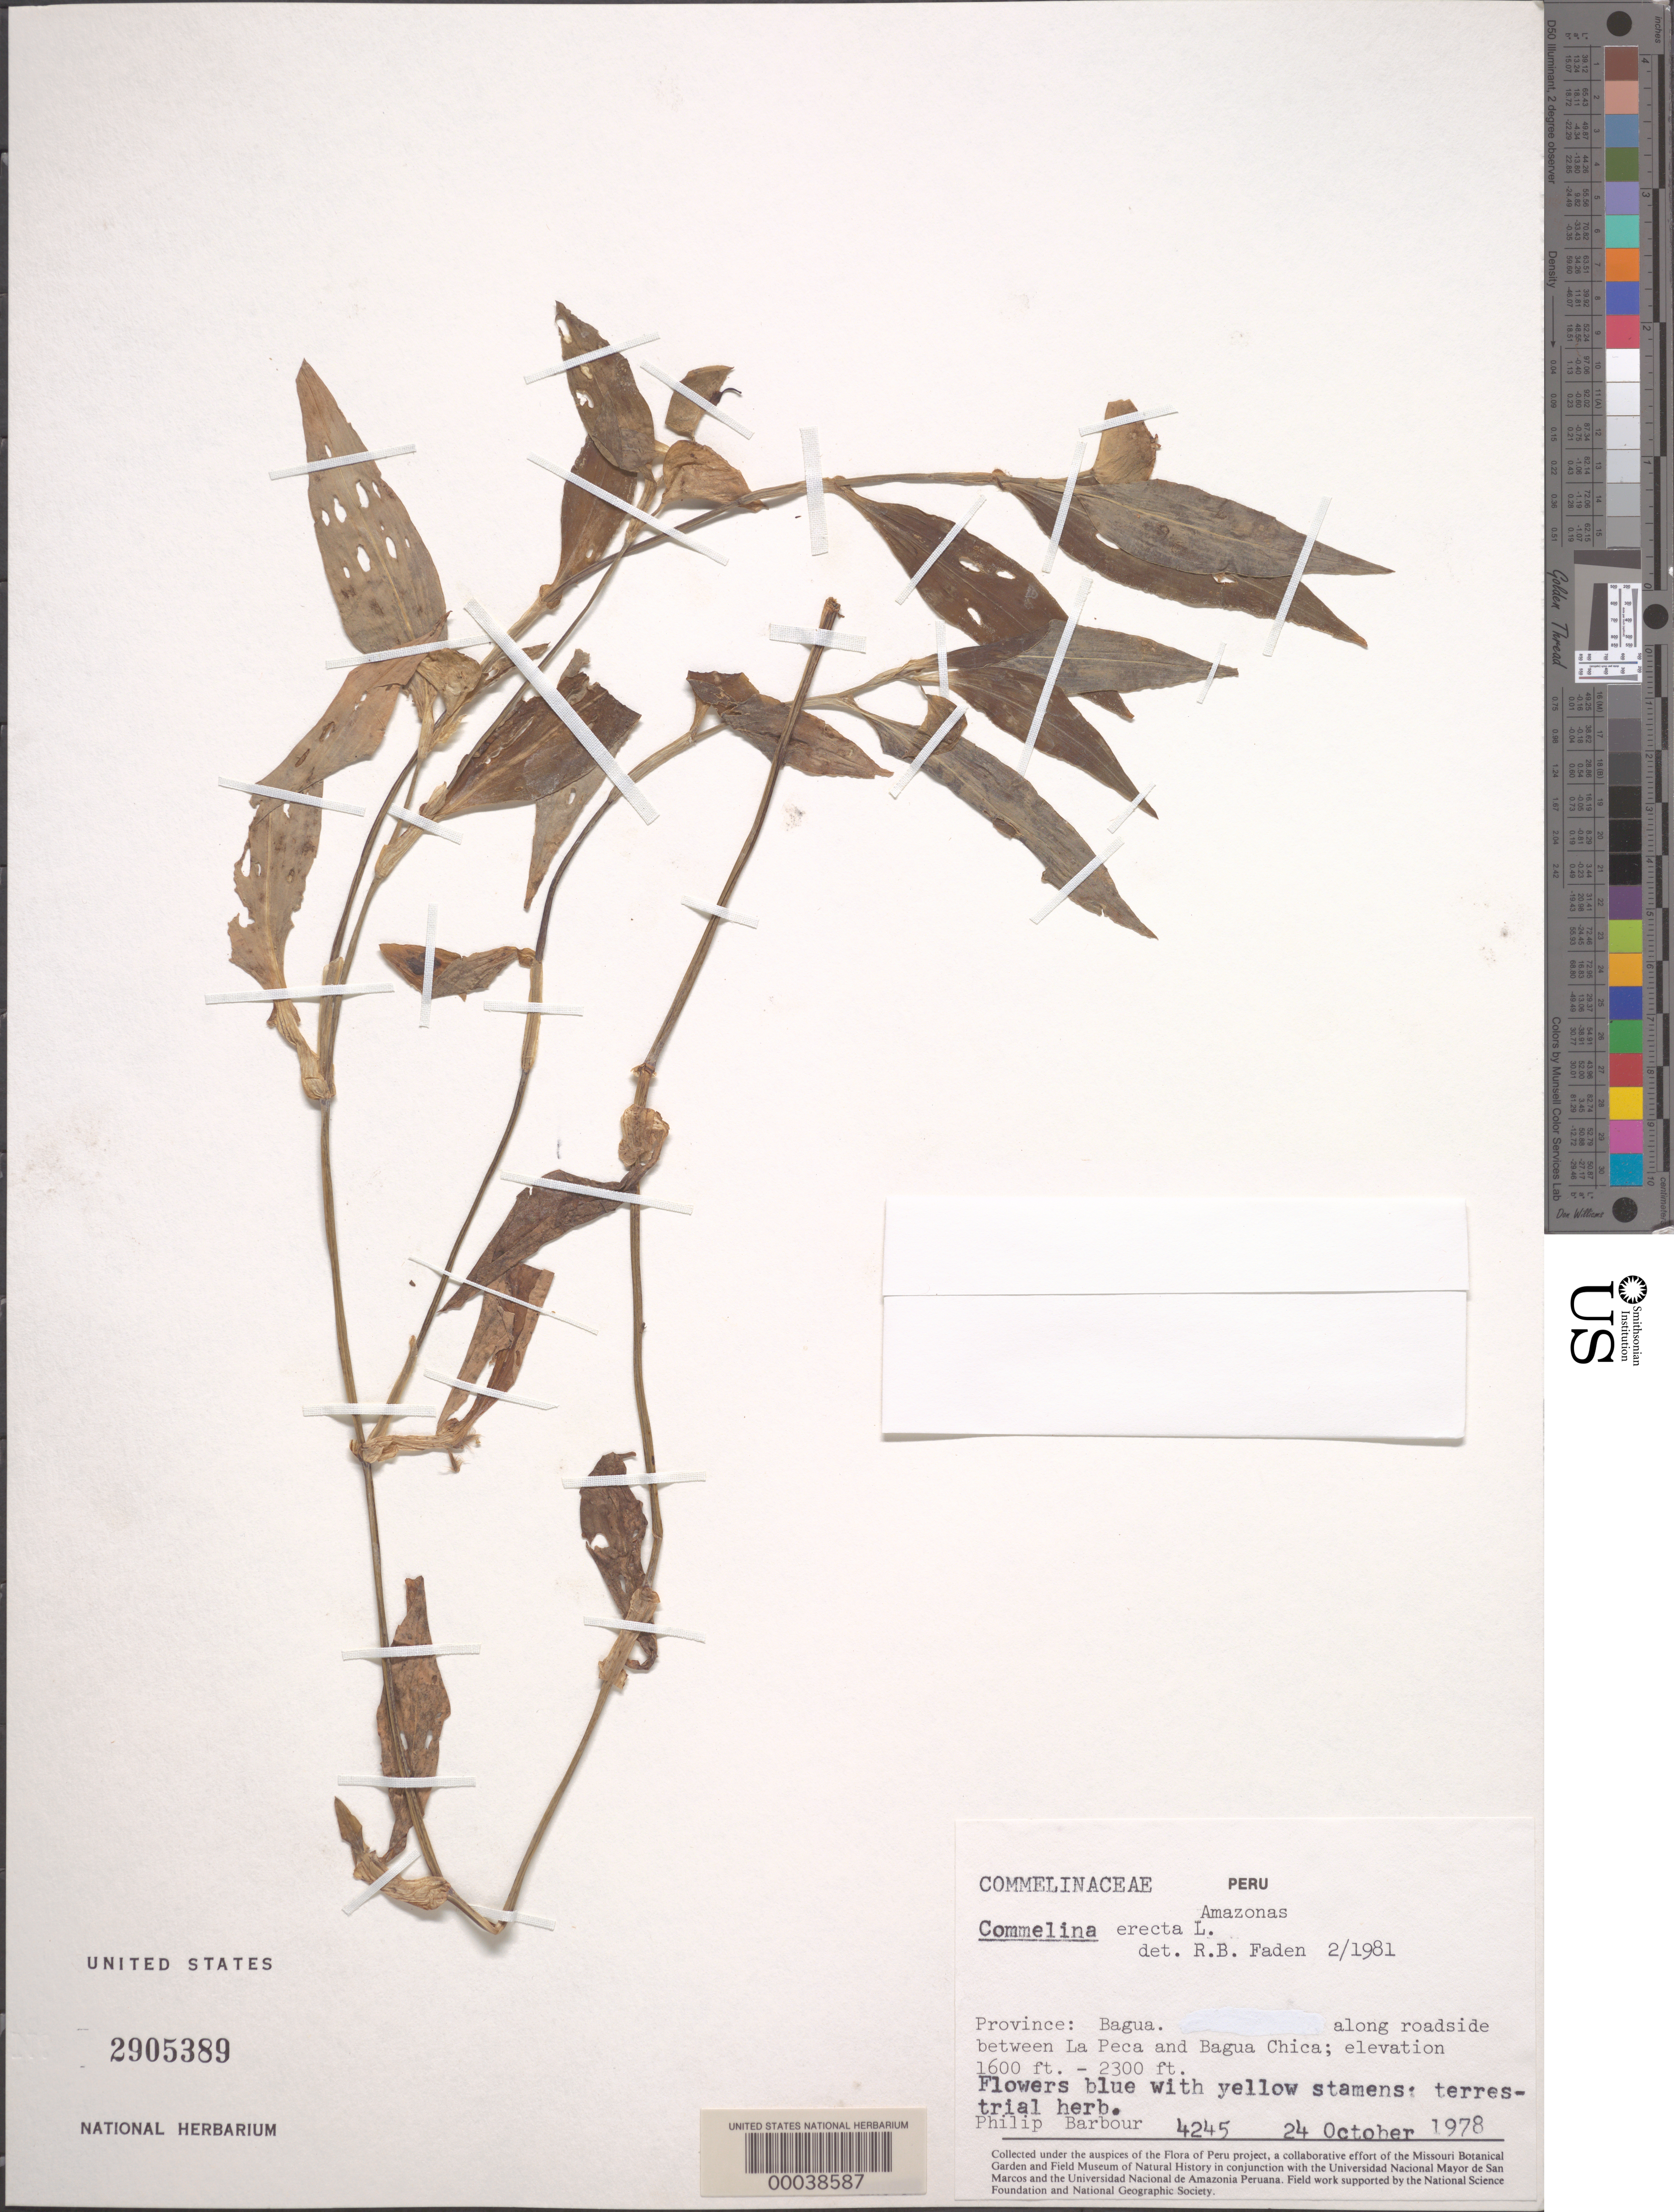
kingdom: Plantae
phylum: Tracheophyta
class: Liliopsida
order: Commelinales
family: Commelinaceae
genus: Commelina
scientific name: Commelina erecta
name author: L.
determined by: Faden, Robert B., (US), Smithsonian Institution - National Museum of Natural History (UNITED STATES)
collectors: P. Barbour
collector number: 4245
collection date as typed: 24 Oct 1978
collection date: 1978-10-24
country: Peru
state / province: Amazonas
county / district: Bagua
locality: between La Peca and Bagua Chica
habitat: Roadside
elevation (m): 488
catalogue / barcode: US 2905389